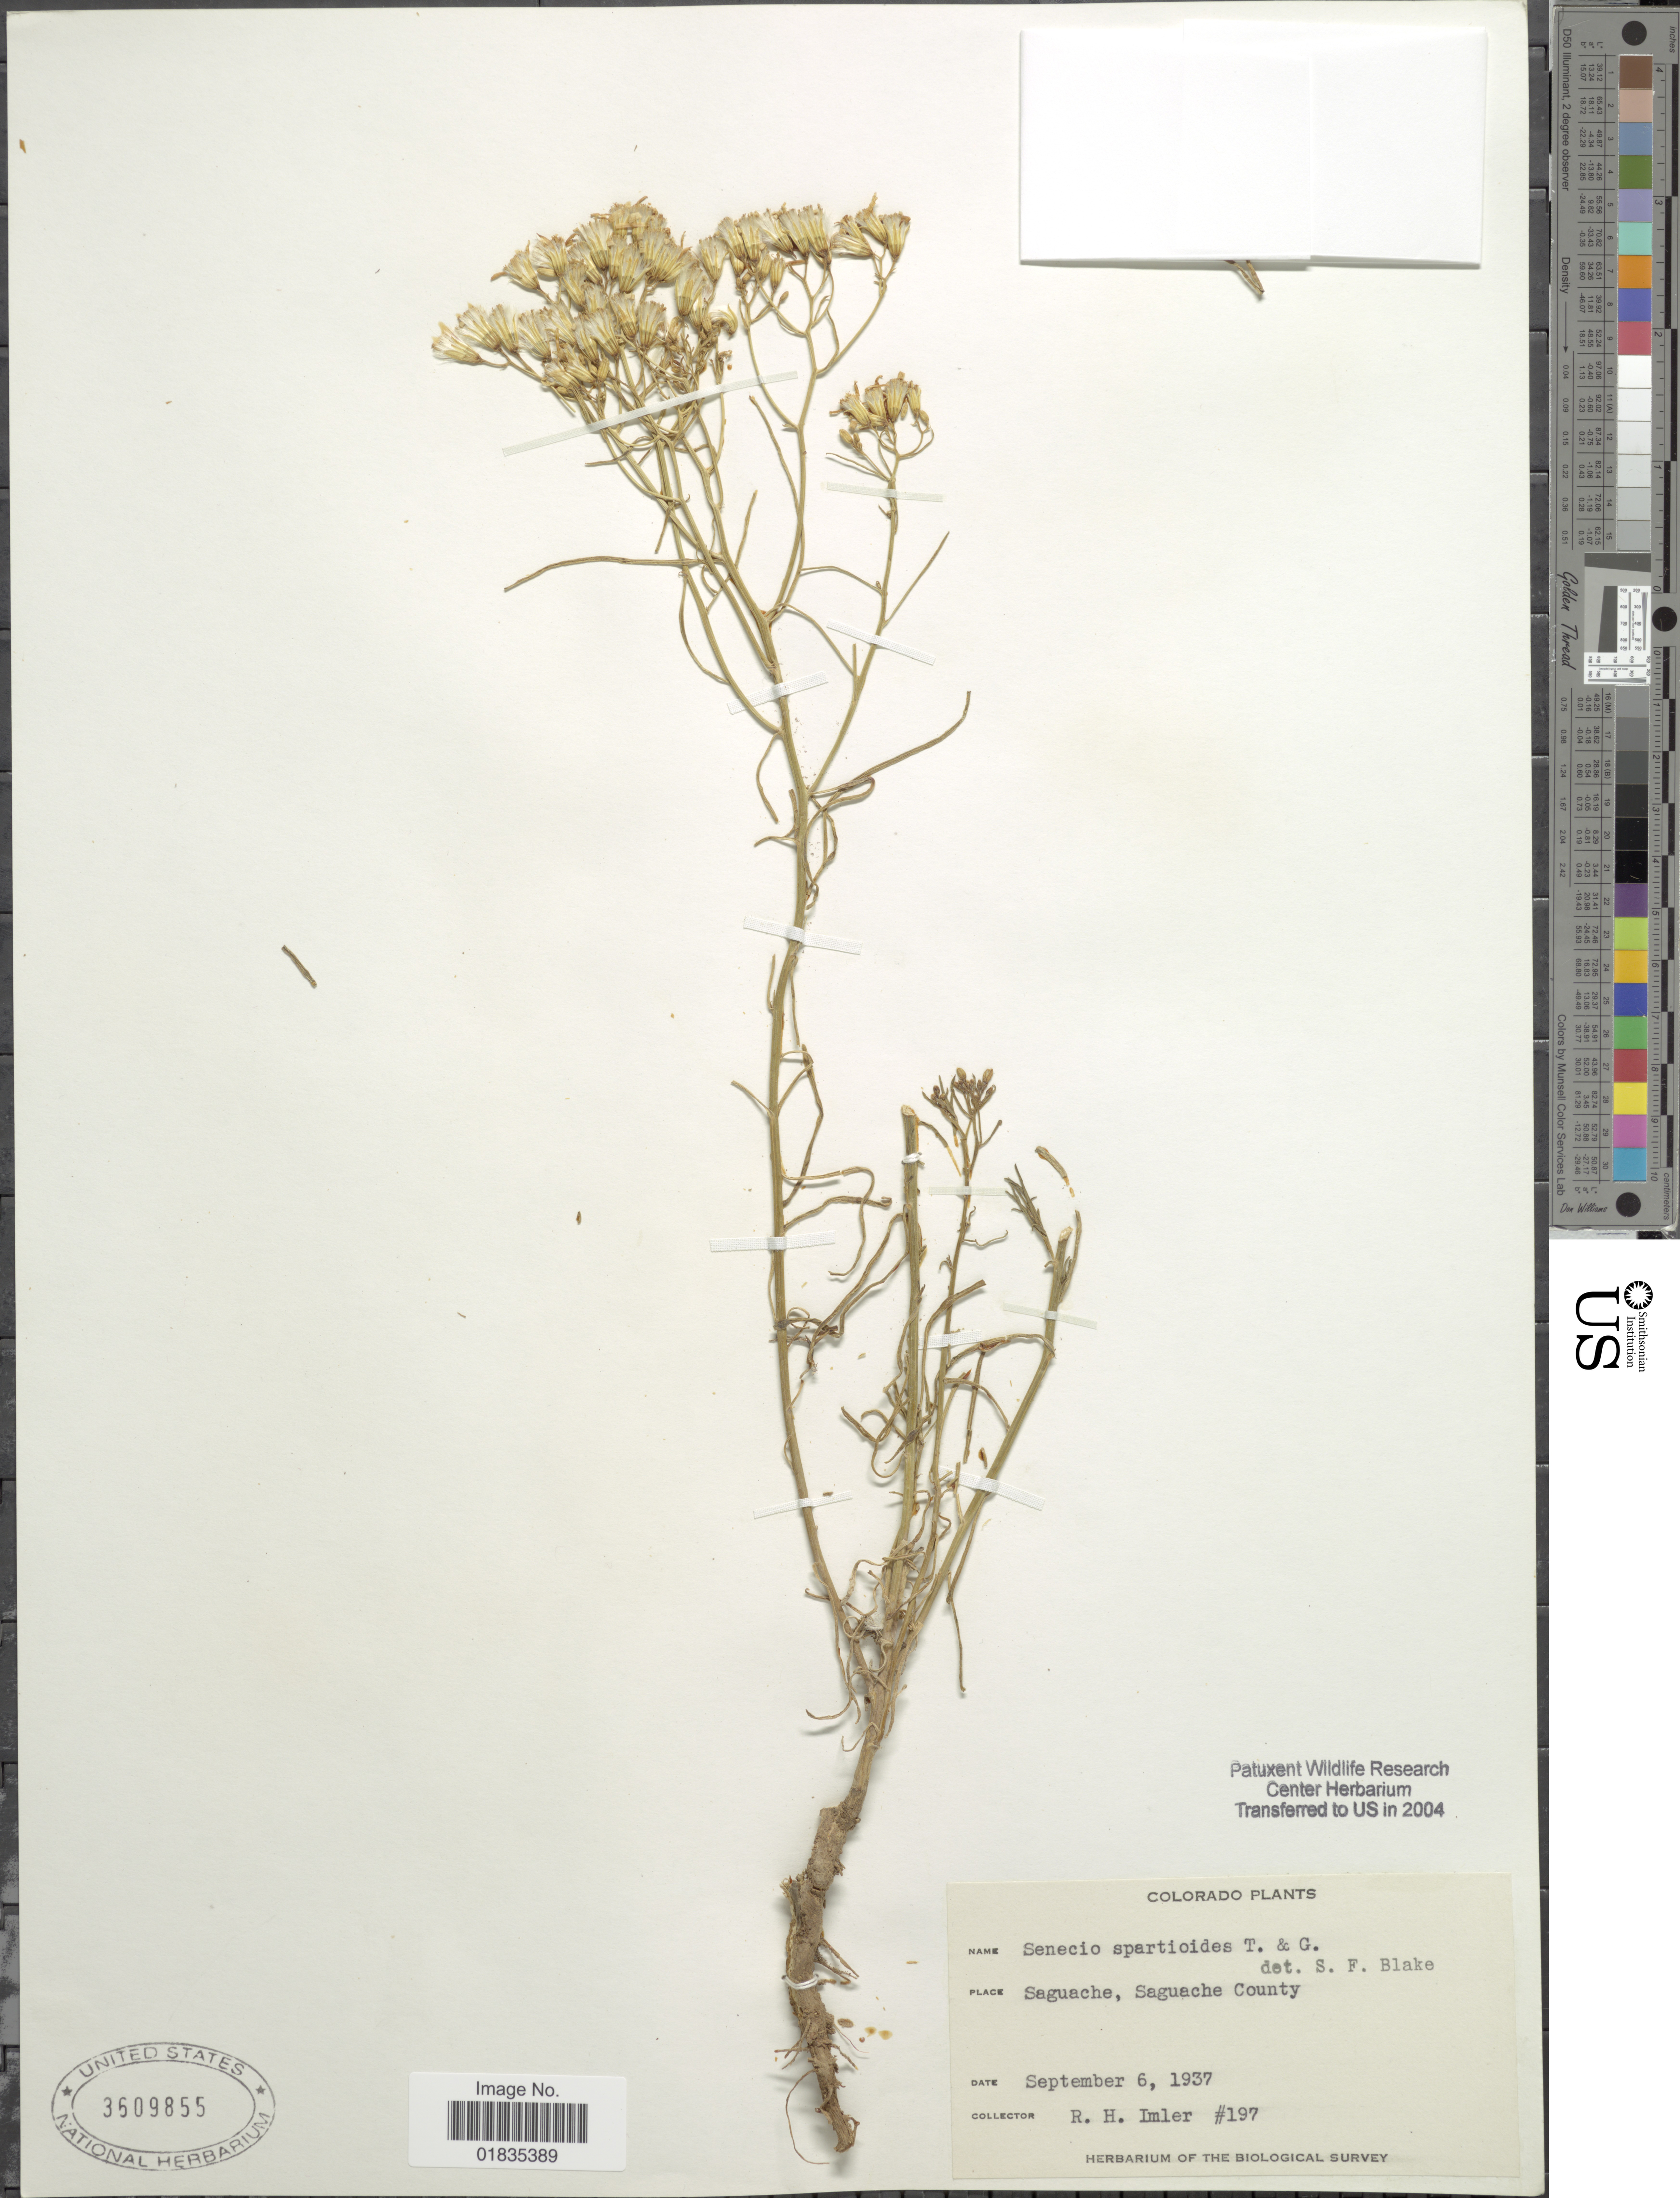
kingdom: Plantae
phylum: Tracheophyta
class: Magnoliopsida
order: Asterales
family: Asteraceae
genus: Senecio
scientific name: Senecio spartioides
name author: Torr. & A. Gray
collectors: R. Imler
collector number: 197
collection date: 1937-09-06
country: United States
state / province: Colorado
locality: Saguache, Sagauche County.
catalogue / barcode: US 3609855